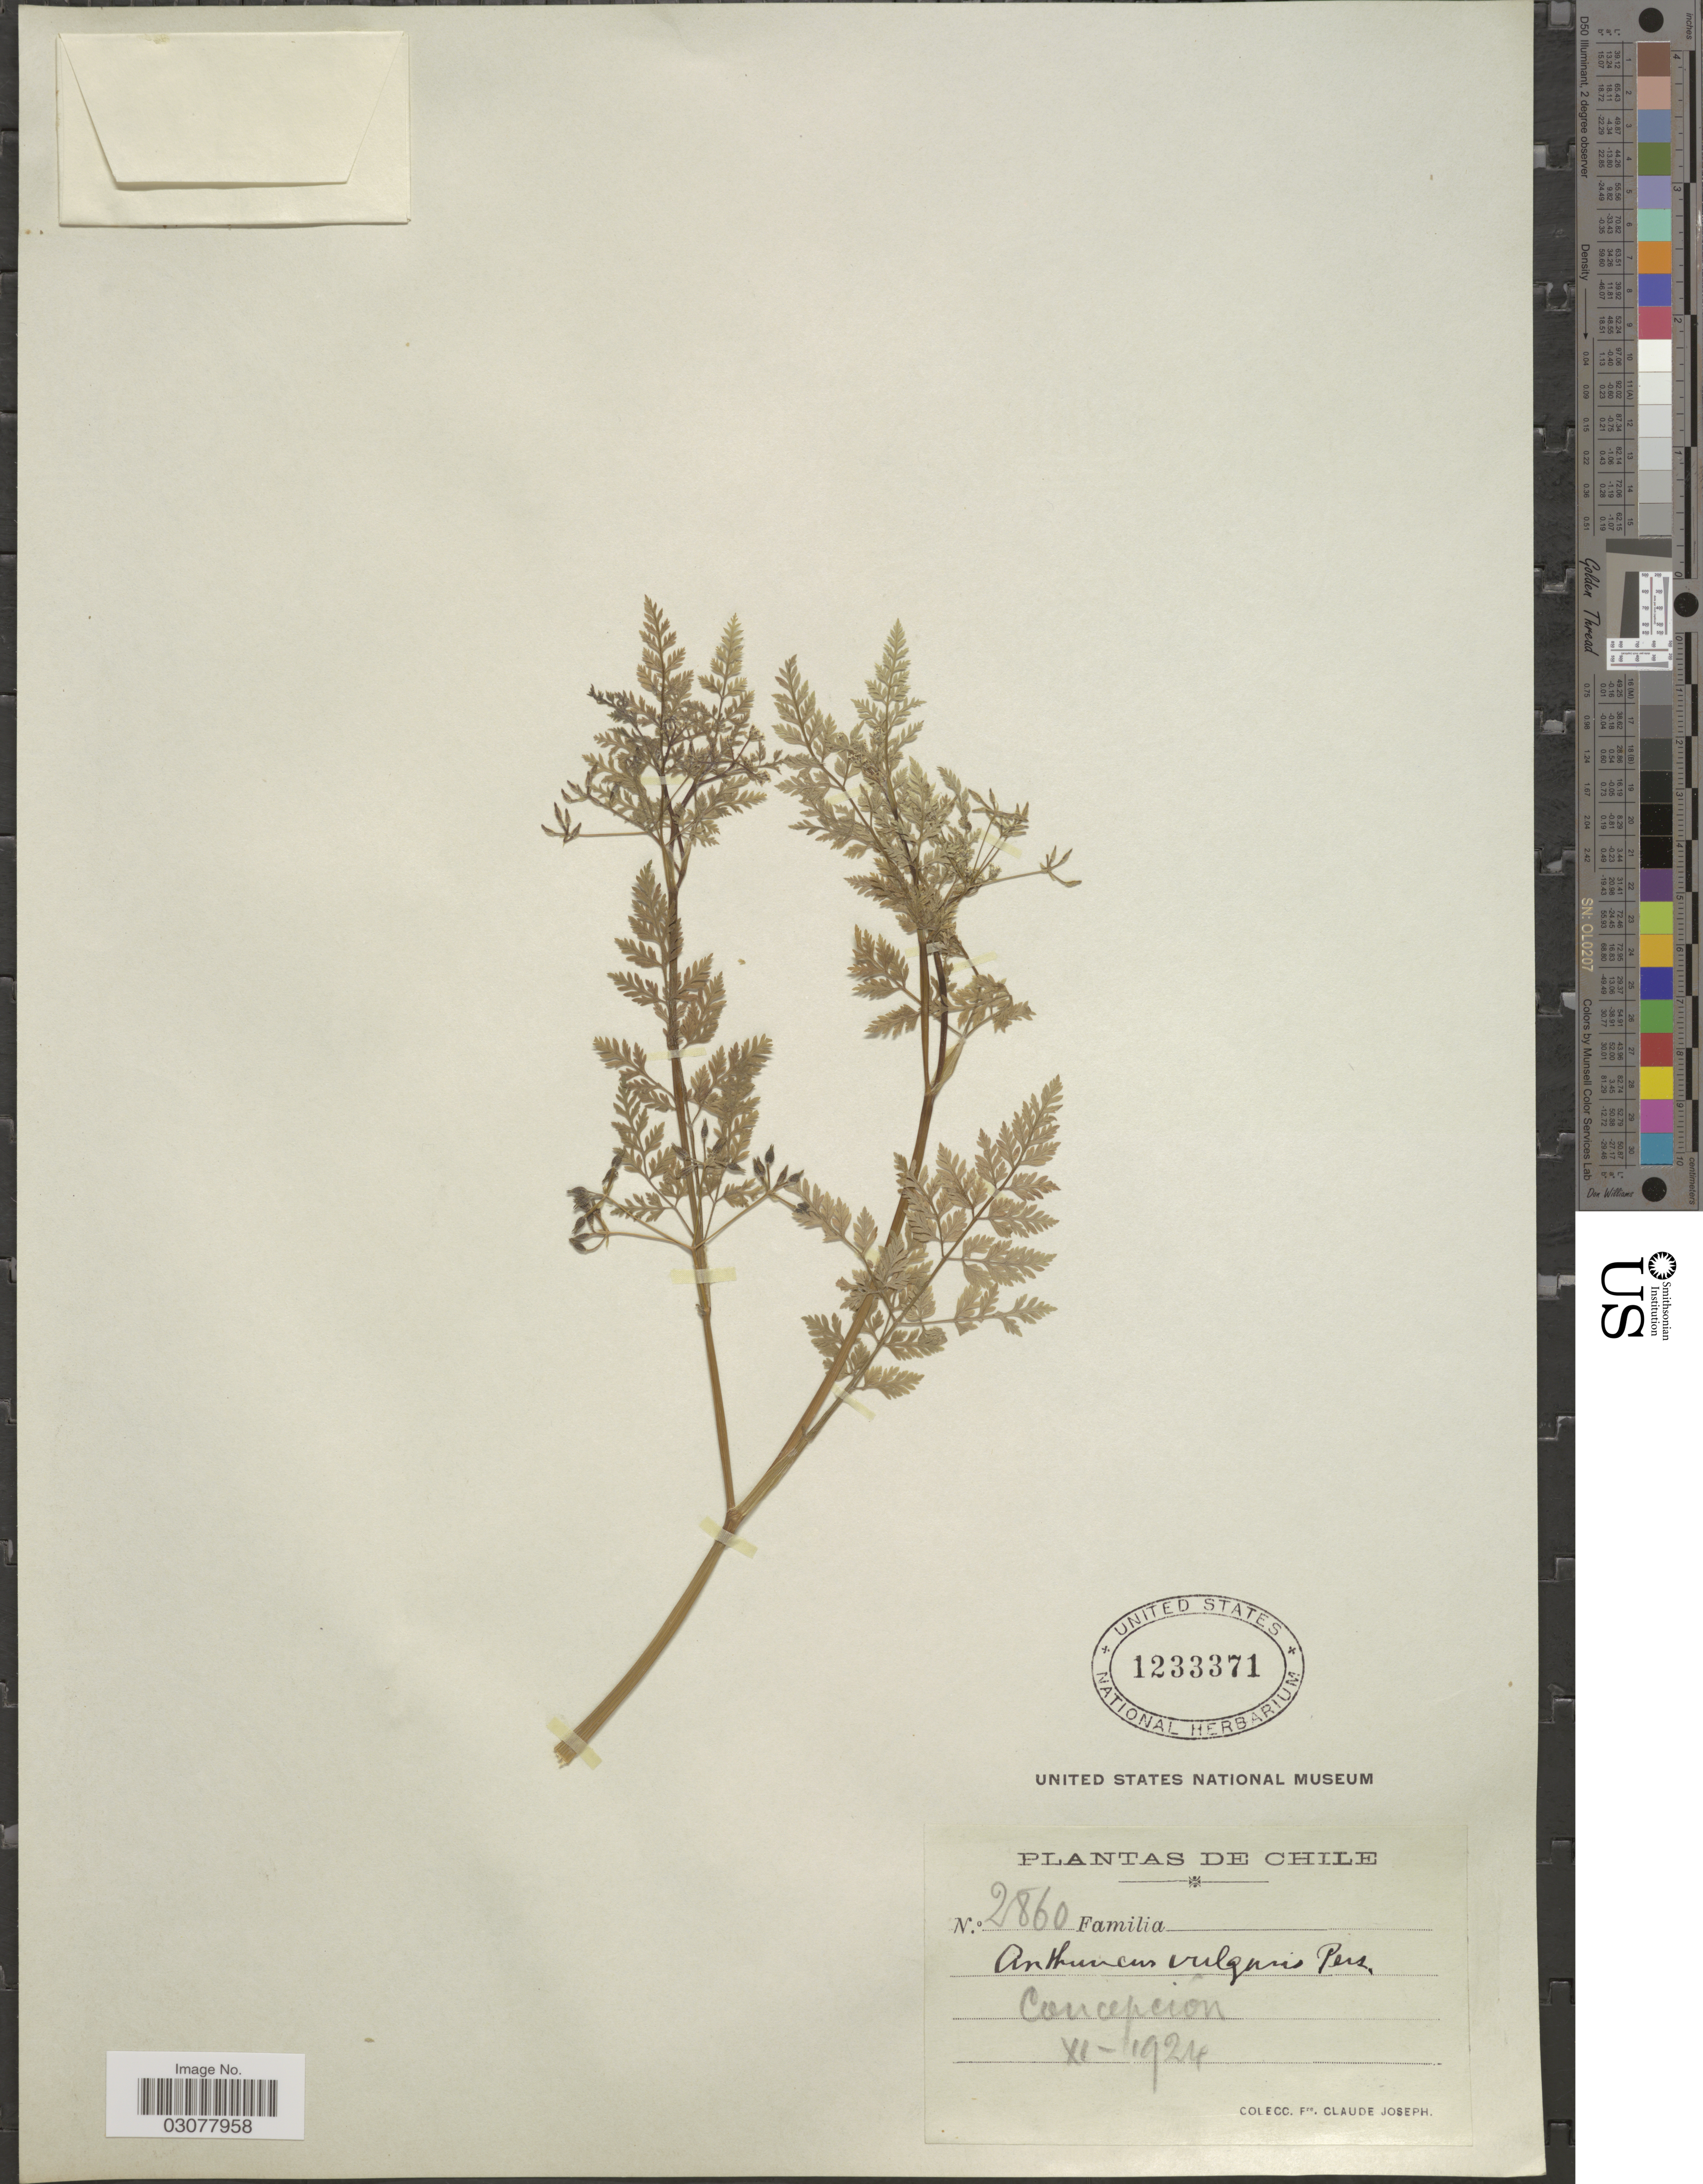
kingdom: Plantae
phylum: Tracheophyta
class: Magnoliopsida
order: Apiales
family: Apiaceae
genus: Anthriscus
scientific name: Anthriscus caucalis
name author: M. Bieb.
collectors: Bro. Claude-Joseph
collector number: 2860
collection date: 1924-11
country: Chile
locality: Concepcion.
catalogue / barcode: US 1233371